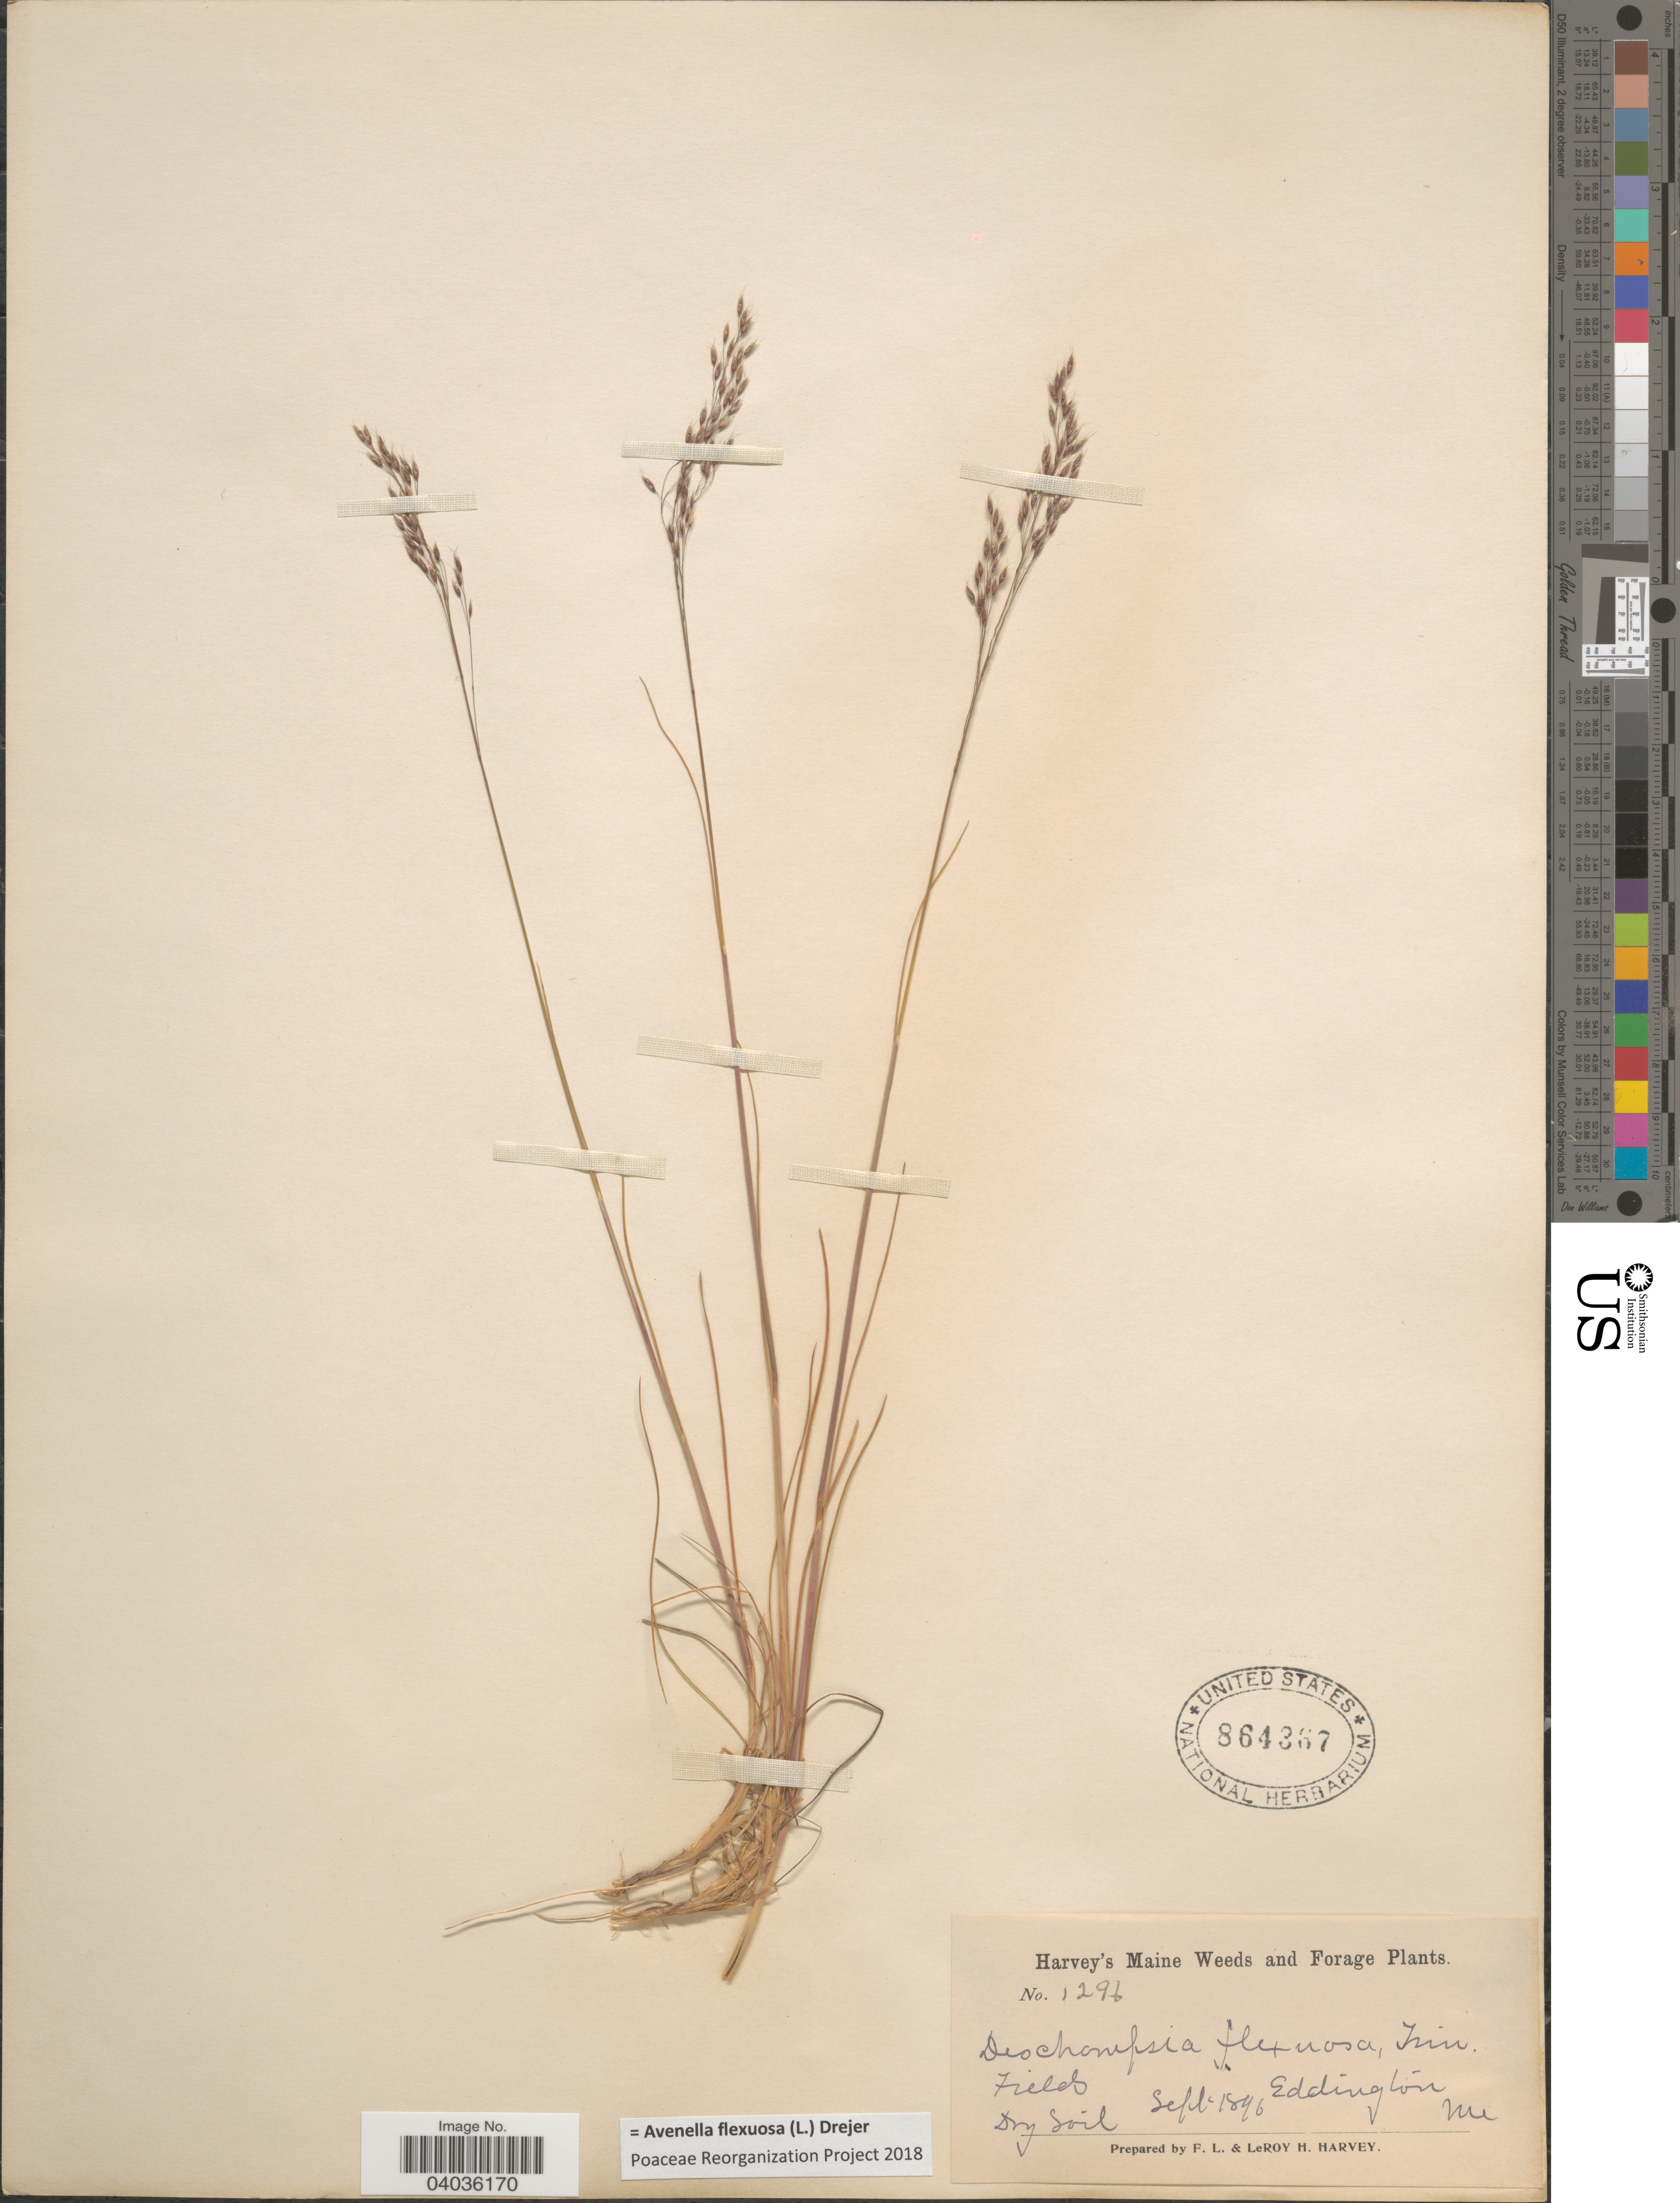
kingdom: Plantae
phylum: Tracheophyta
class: Liliopsida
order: Poales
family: Poaceae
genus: Avenella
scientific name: Avenella flexuosa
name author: (L.) Drejer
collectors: F. L. Harvey & L. H. Harvey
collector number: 1296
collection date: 1896-09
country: United States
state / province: Maine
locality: Eddington.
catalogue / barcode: US 864367